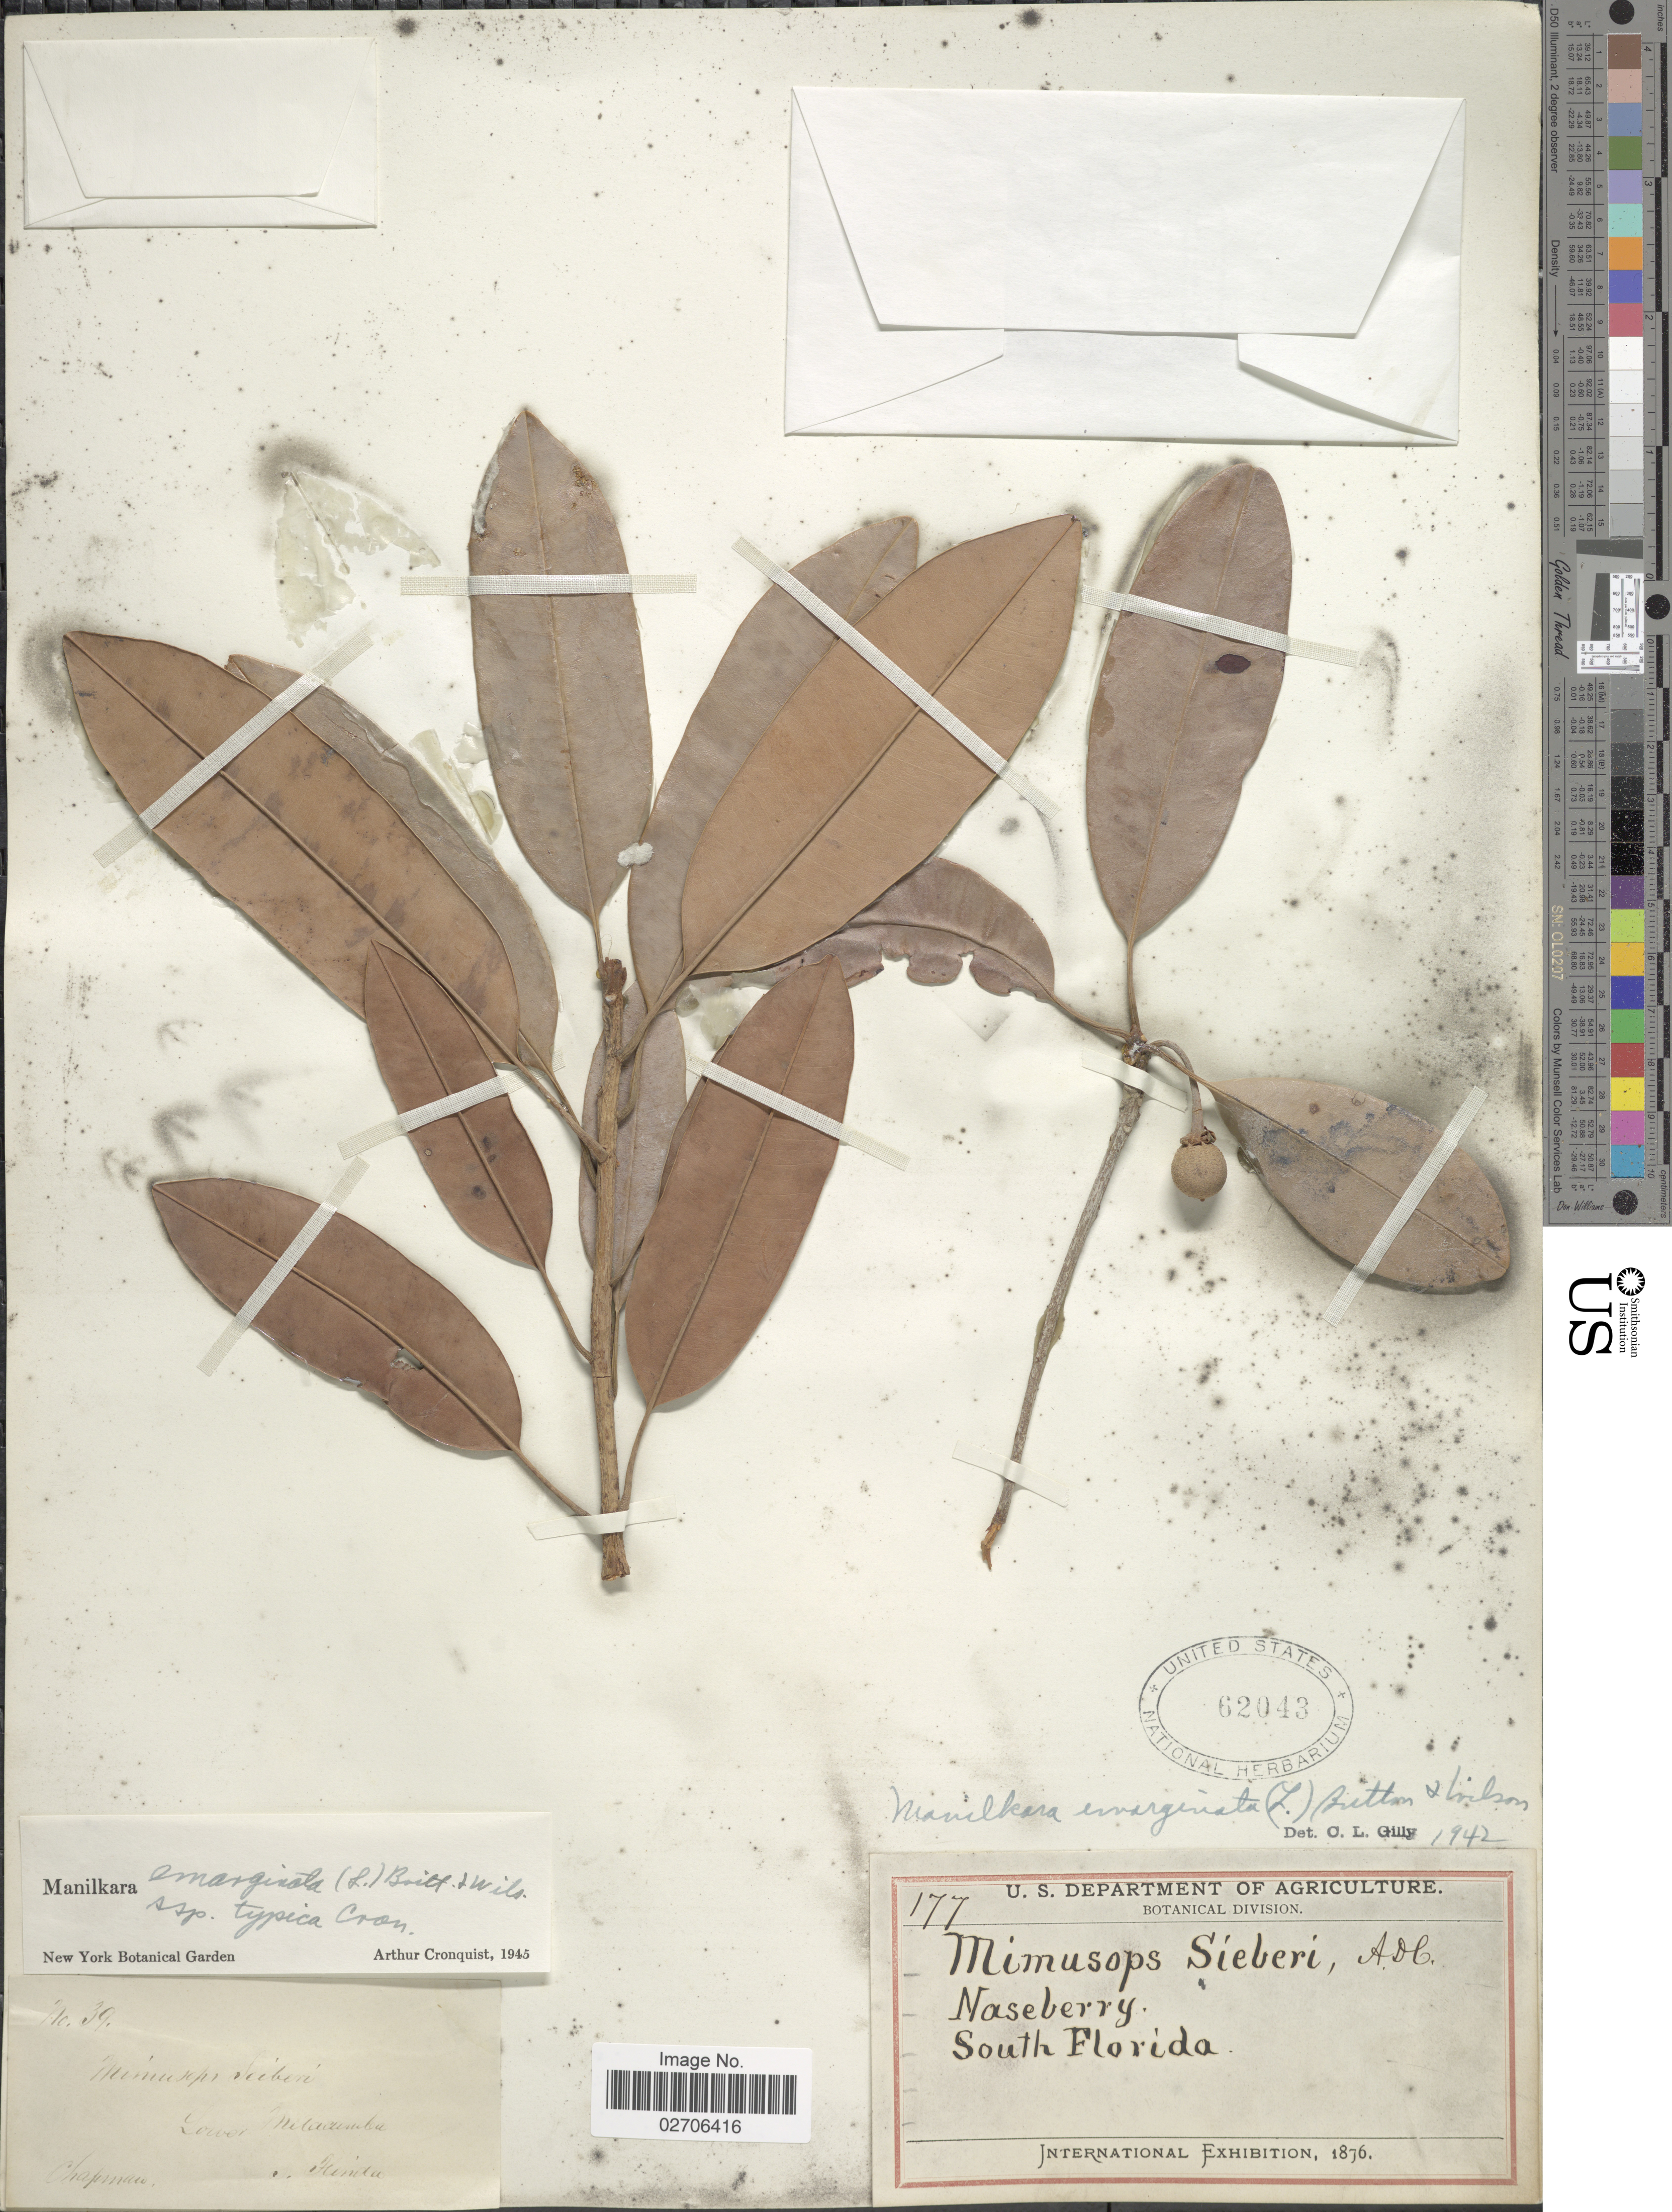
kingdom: Plantae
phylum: Tracheophyta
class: Magnoliopsida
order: Ericales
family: Sapotaceae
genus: Manilkara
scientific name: Manilkara emarginata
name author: (L.) Britton & P. Wilson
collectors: A. Chapman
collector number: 39/177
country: United States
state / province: Florida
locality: South Florida, Naseberry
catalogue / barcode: US 62043